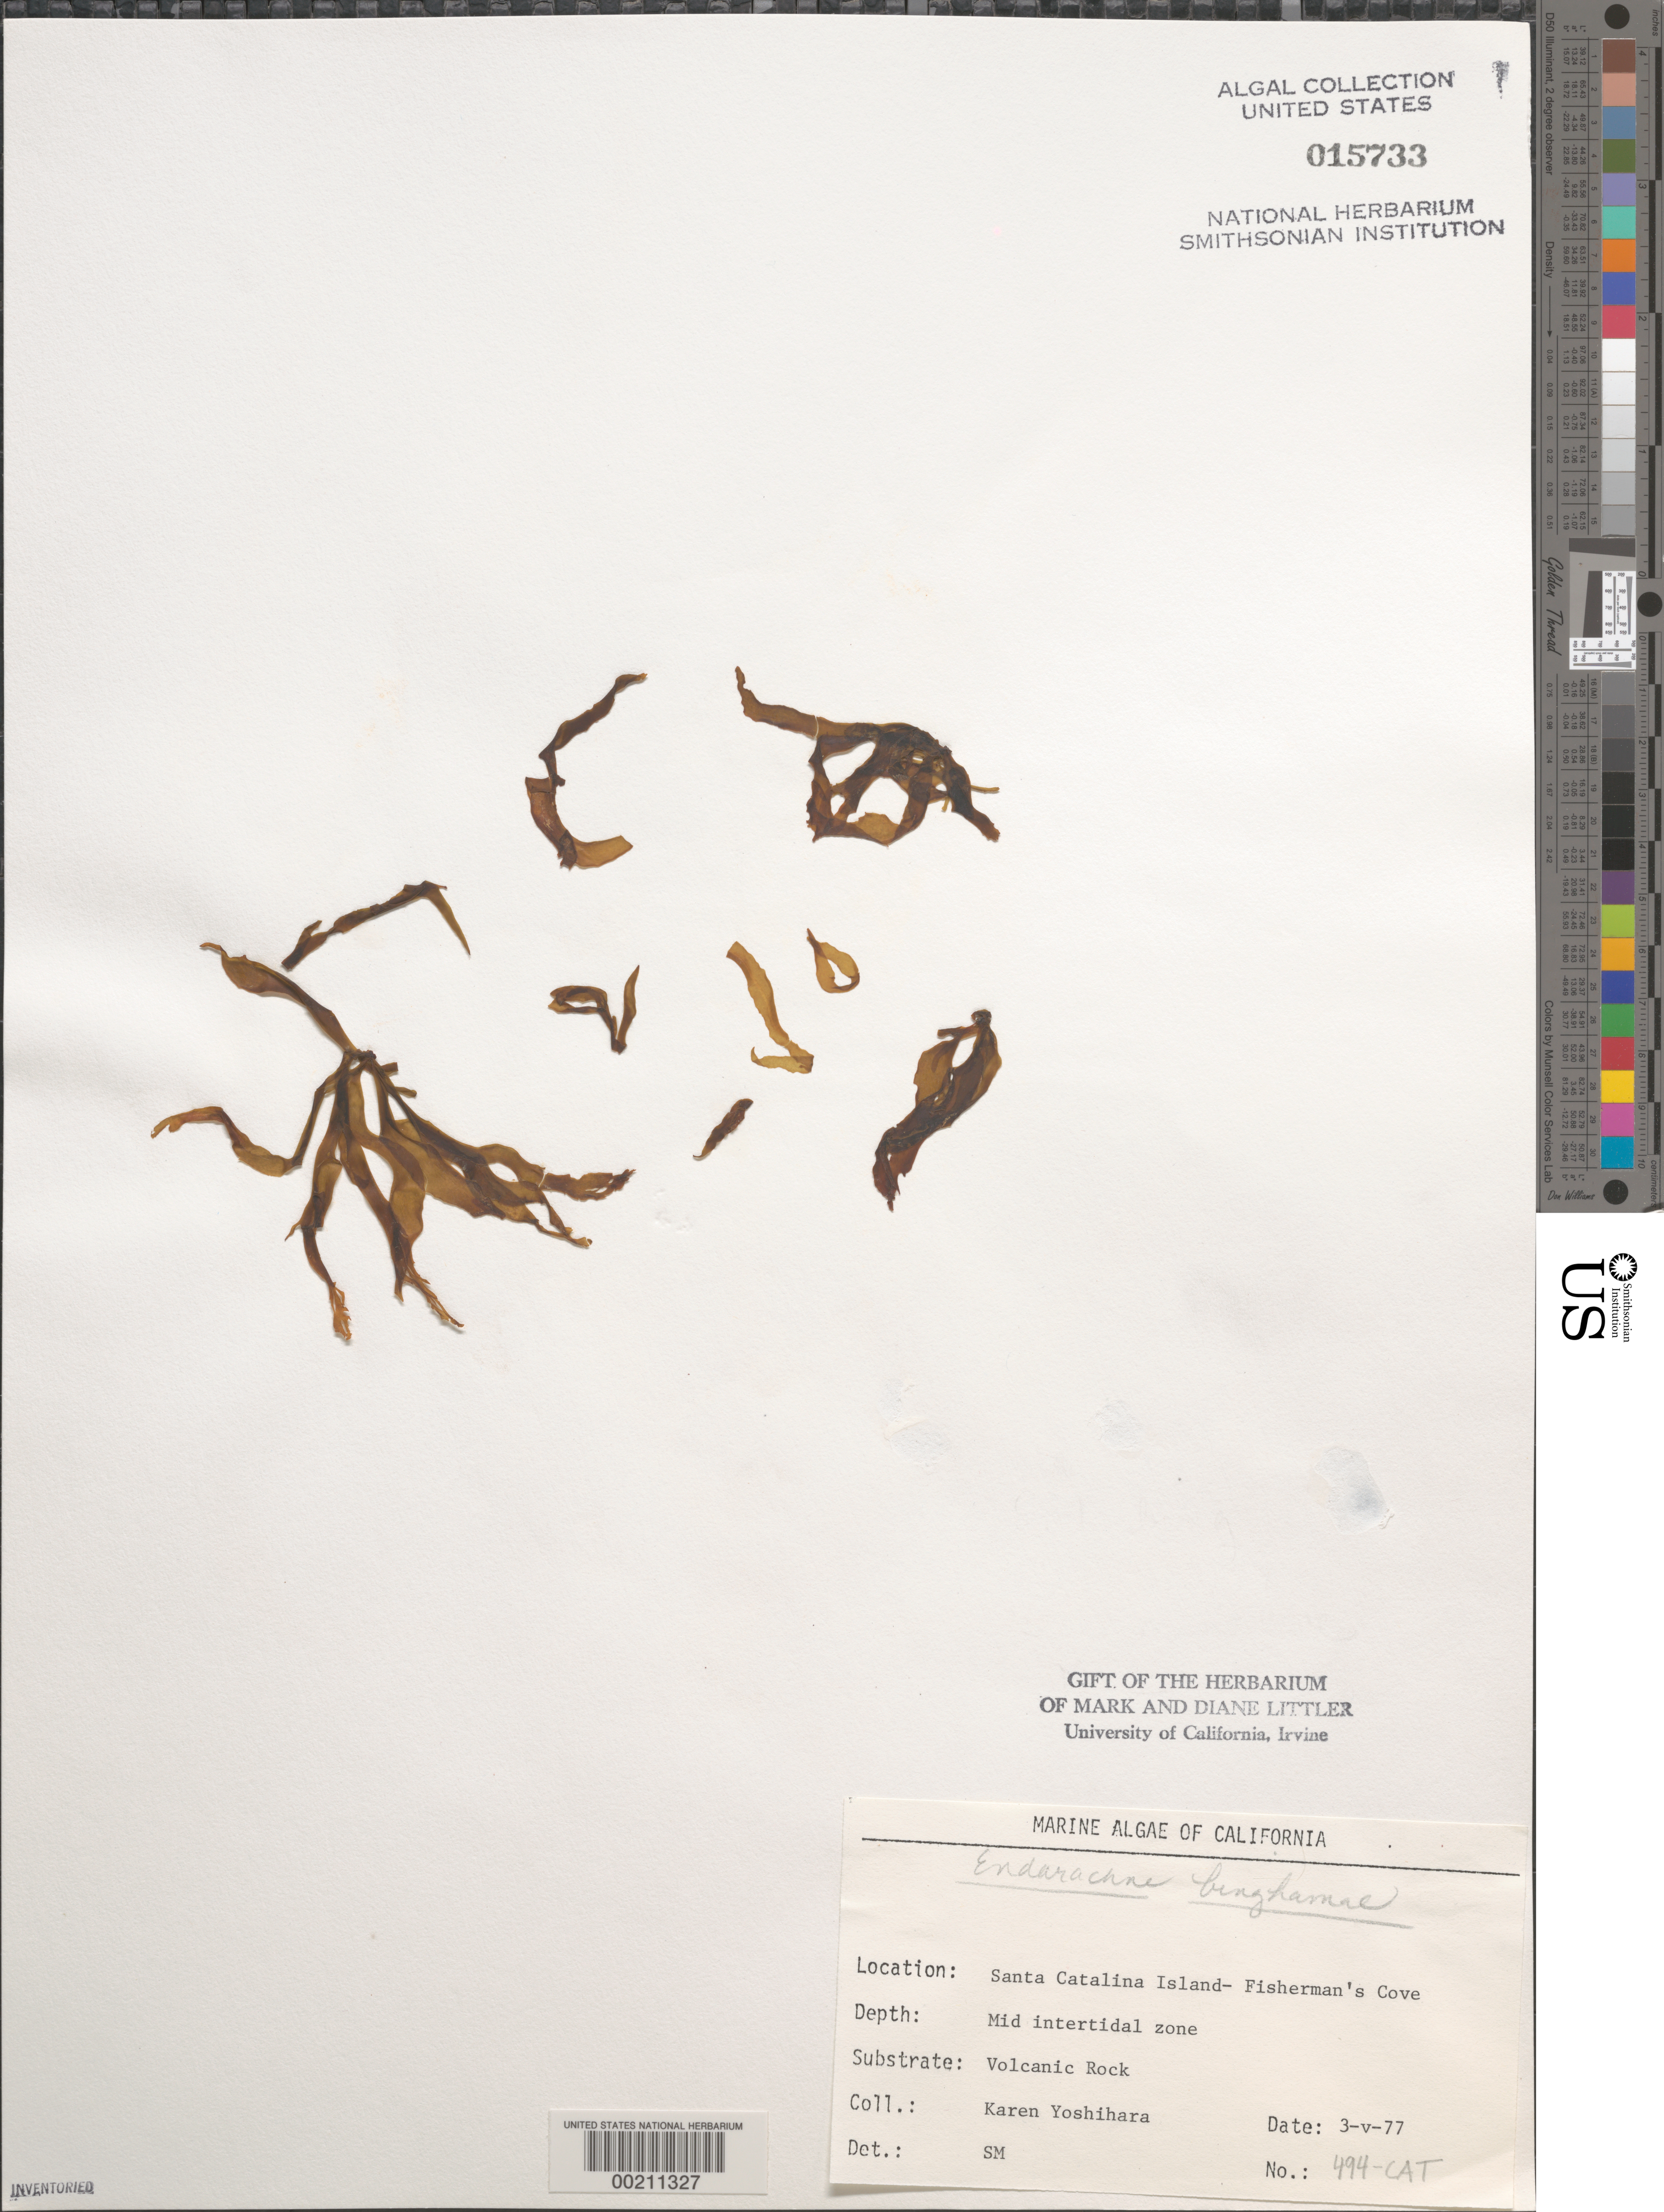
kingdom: Chromista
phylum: Ochrophyta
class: Phaeophyceae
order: Scytosiphonales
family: Scytosiphonaceae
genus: Petalonia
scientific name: Petalonia binghamiae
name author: (J. Agardh) K.L.Vinogr.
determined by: Algae name updating Project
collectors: K. Yoshihara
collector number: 494-cat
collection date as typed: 03 May 1977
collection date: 1977-05-03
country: United States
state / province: California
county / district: Los Angeles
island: Santa Catalina Island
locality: Fishermen Cove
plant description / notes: BLM-SOCALBIGHT Rocky Intertidal Survey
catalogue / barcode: US 15733